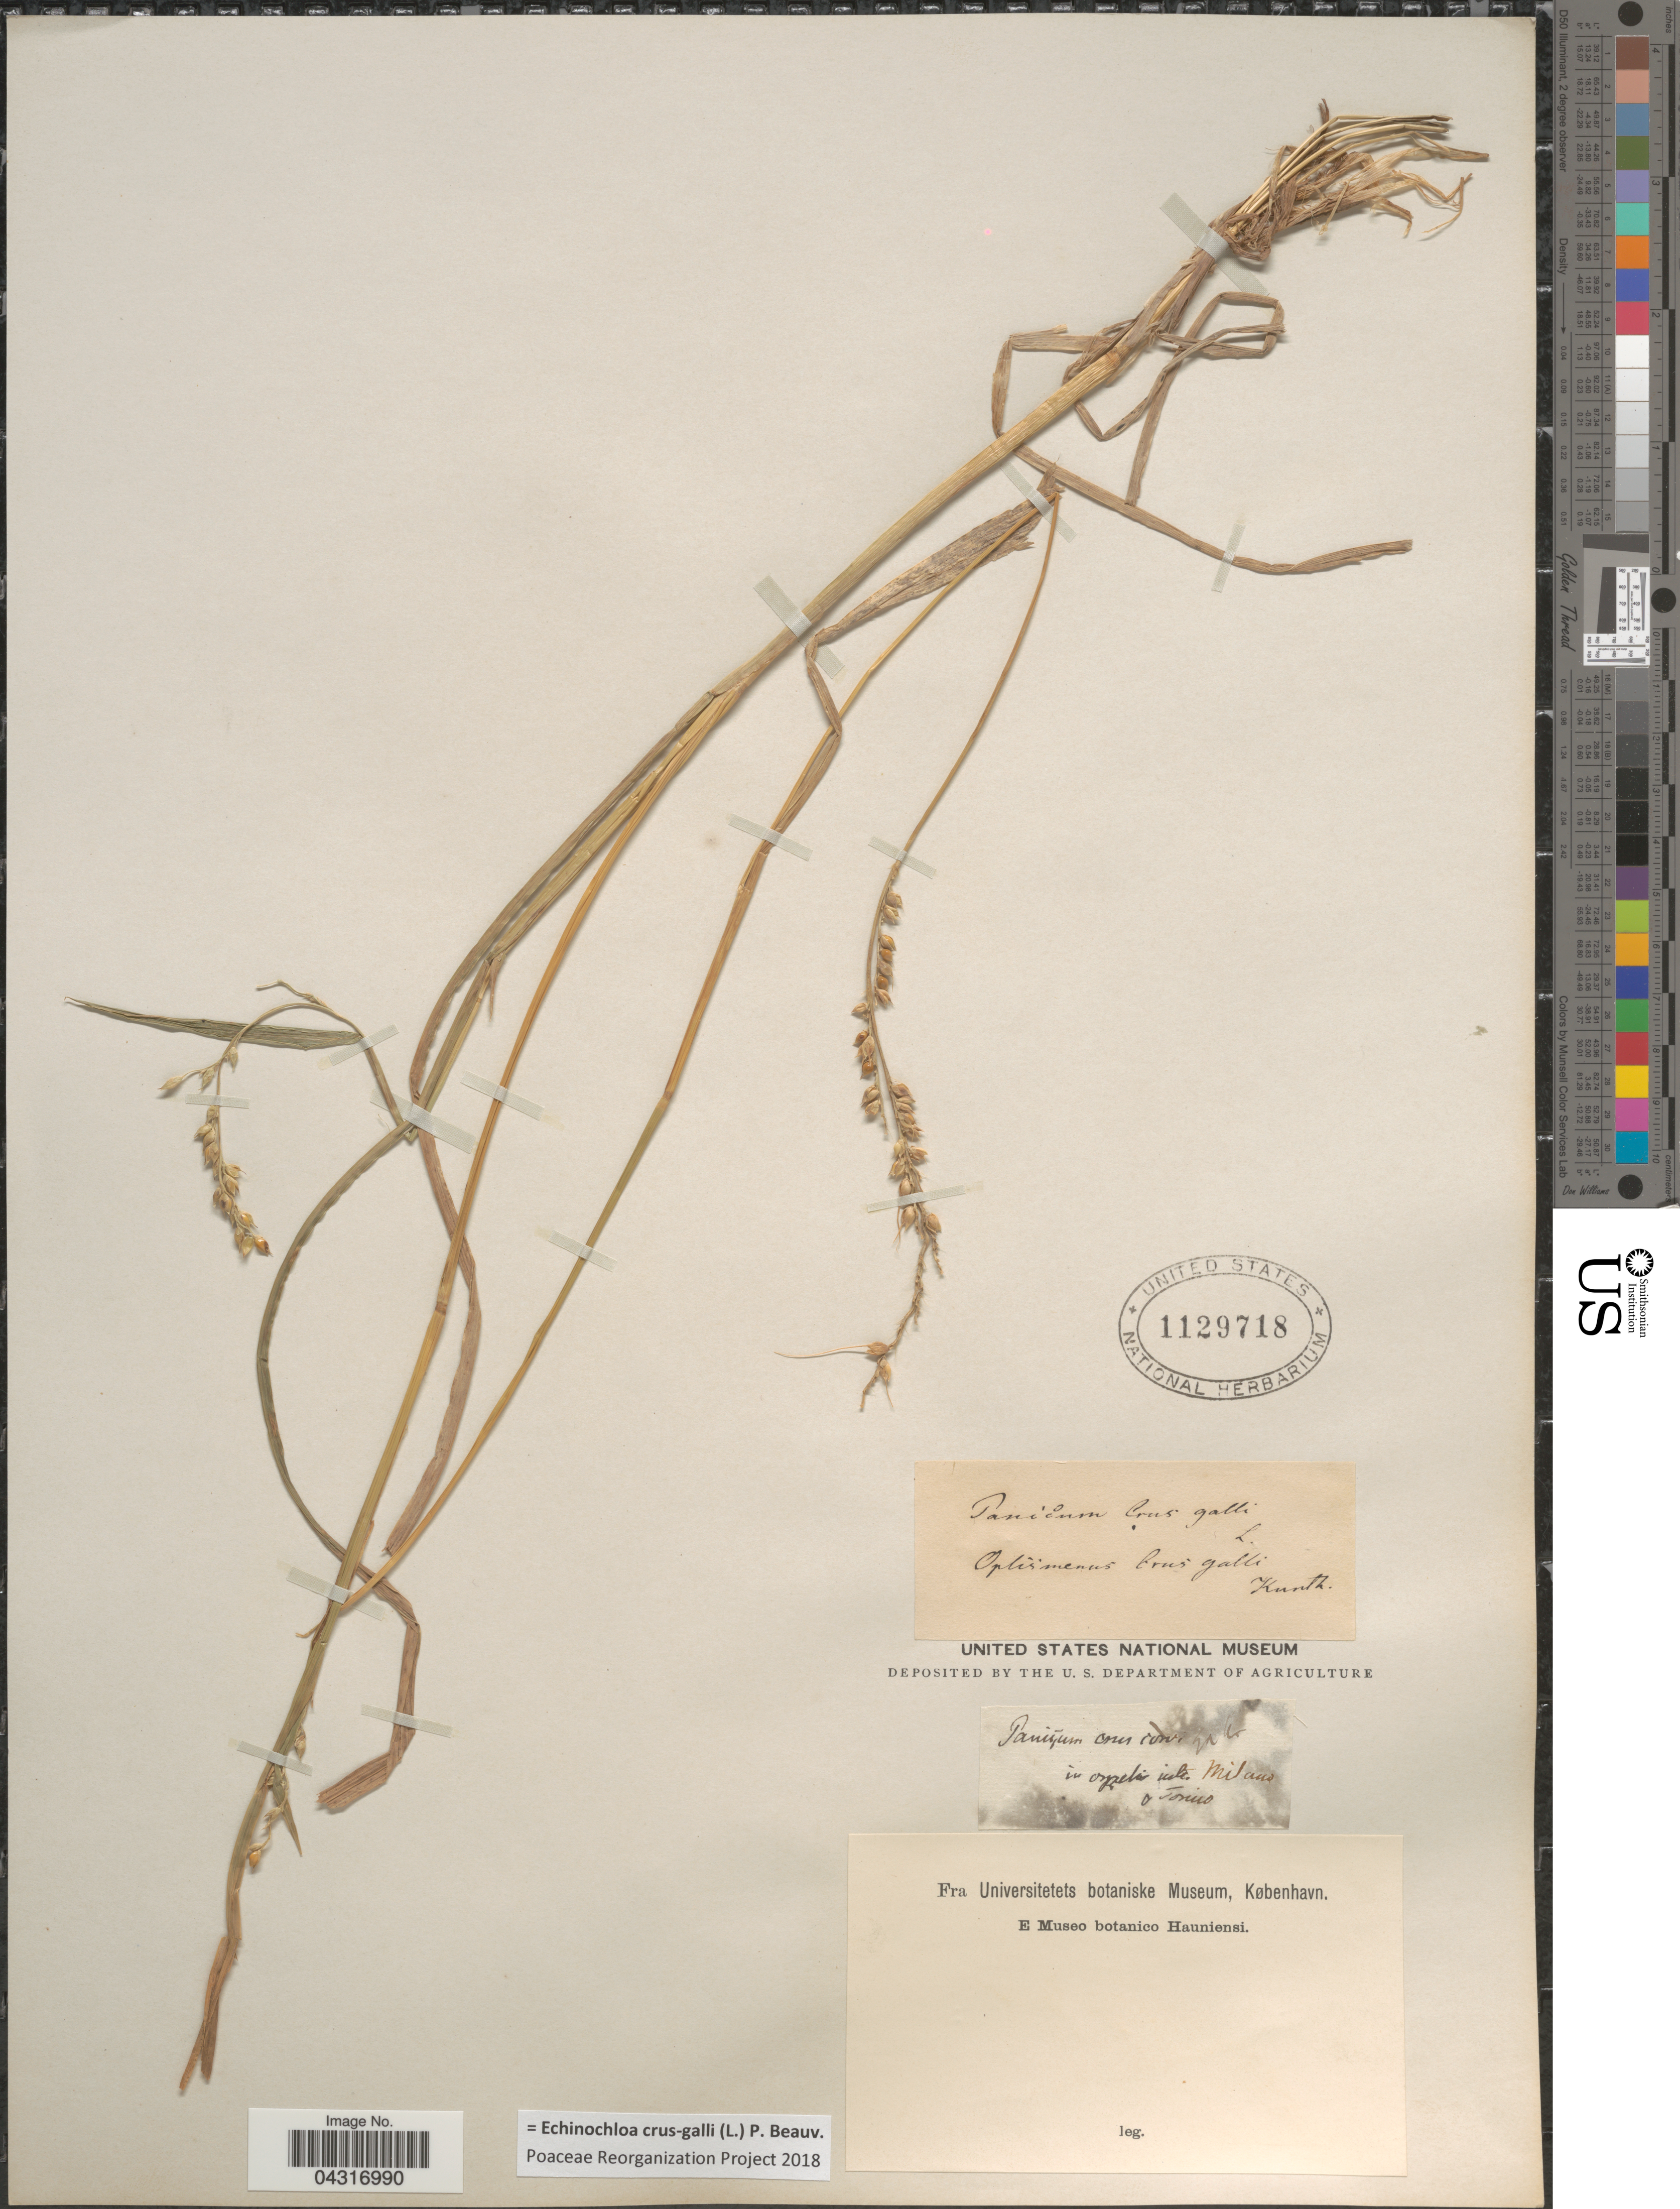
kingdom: Plantae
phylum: Tracheophyta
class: Liliopsida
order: Poales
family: Poaceae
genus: Echinochloa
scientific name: Echinochloa crus-galli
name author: (L.) P. Beauv.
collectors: ex Mus. Bot. Hauniense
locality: In oppetis inter Milano o Torino. [interpreted]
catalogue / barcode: US 1129718